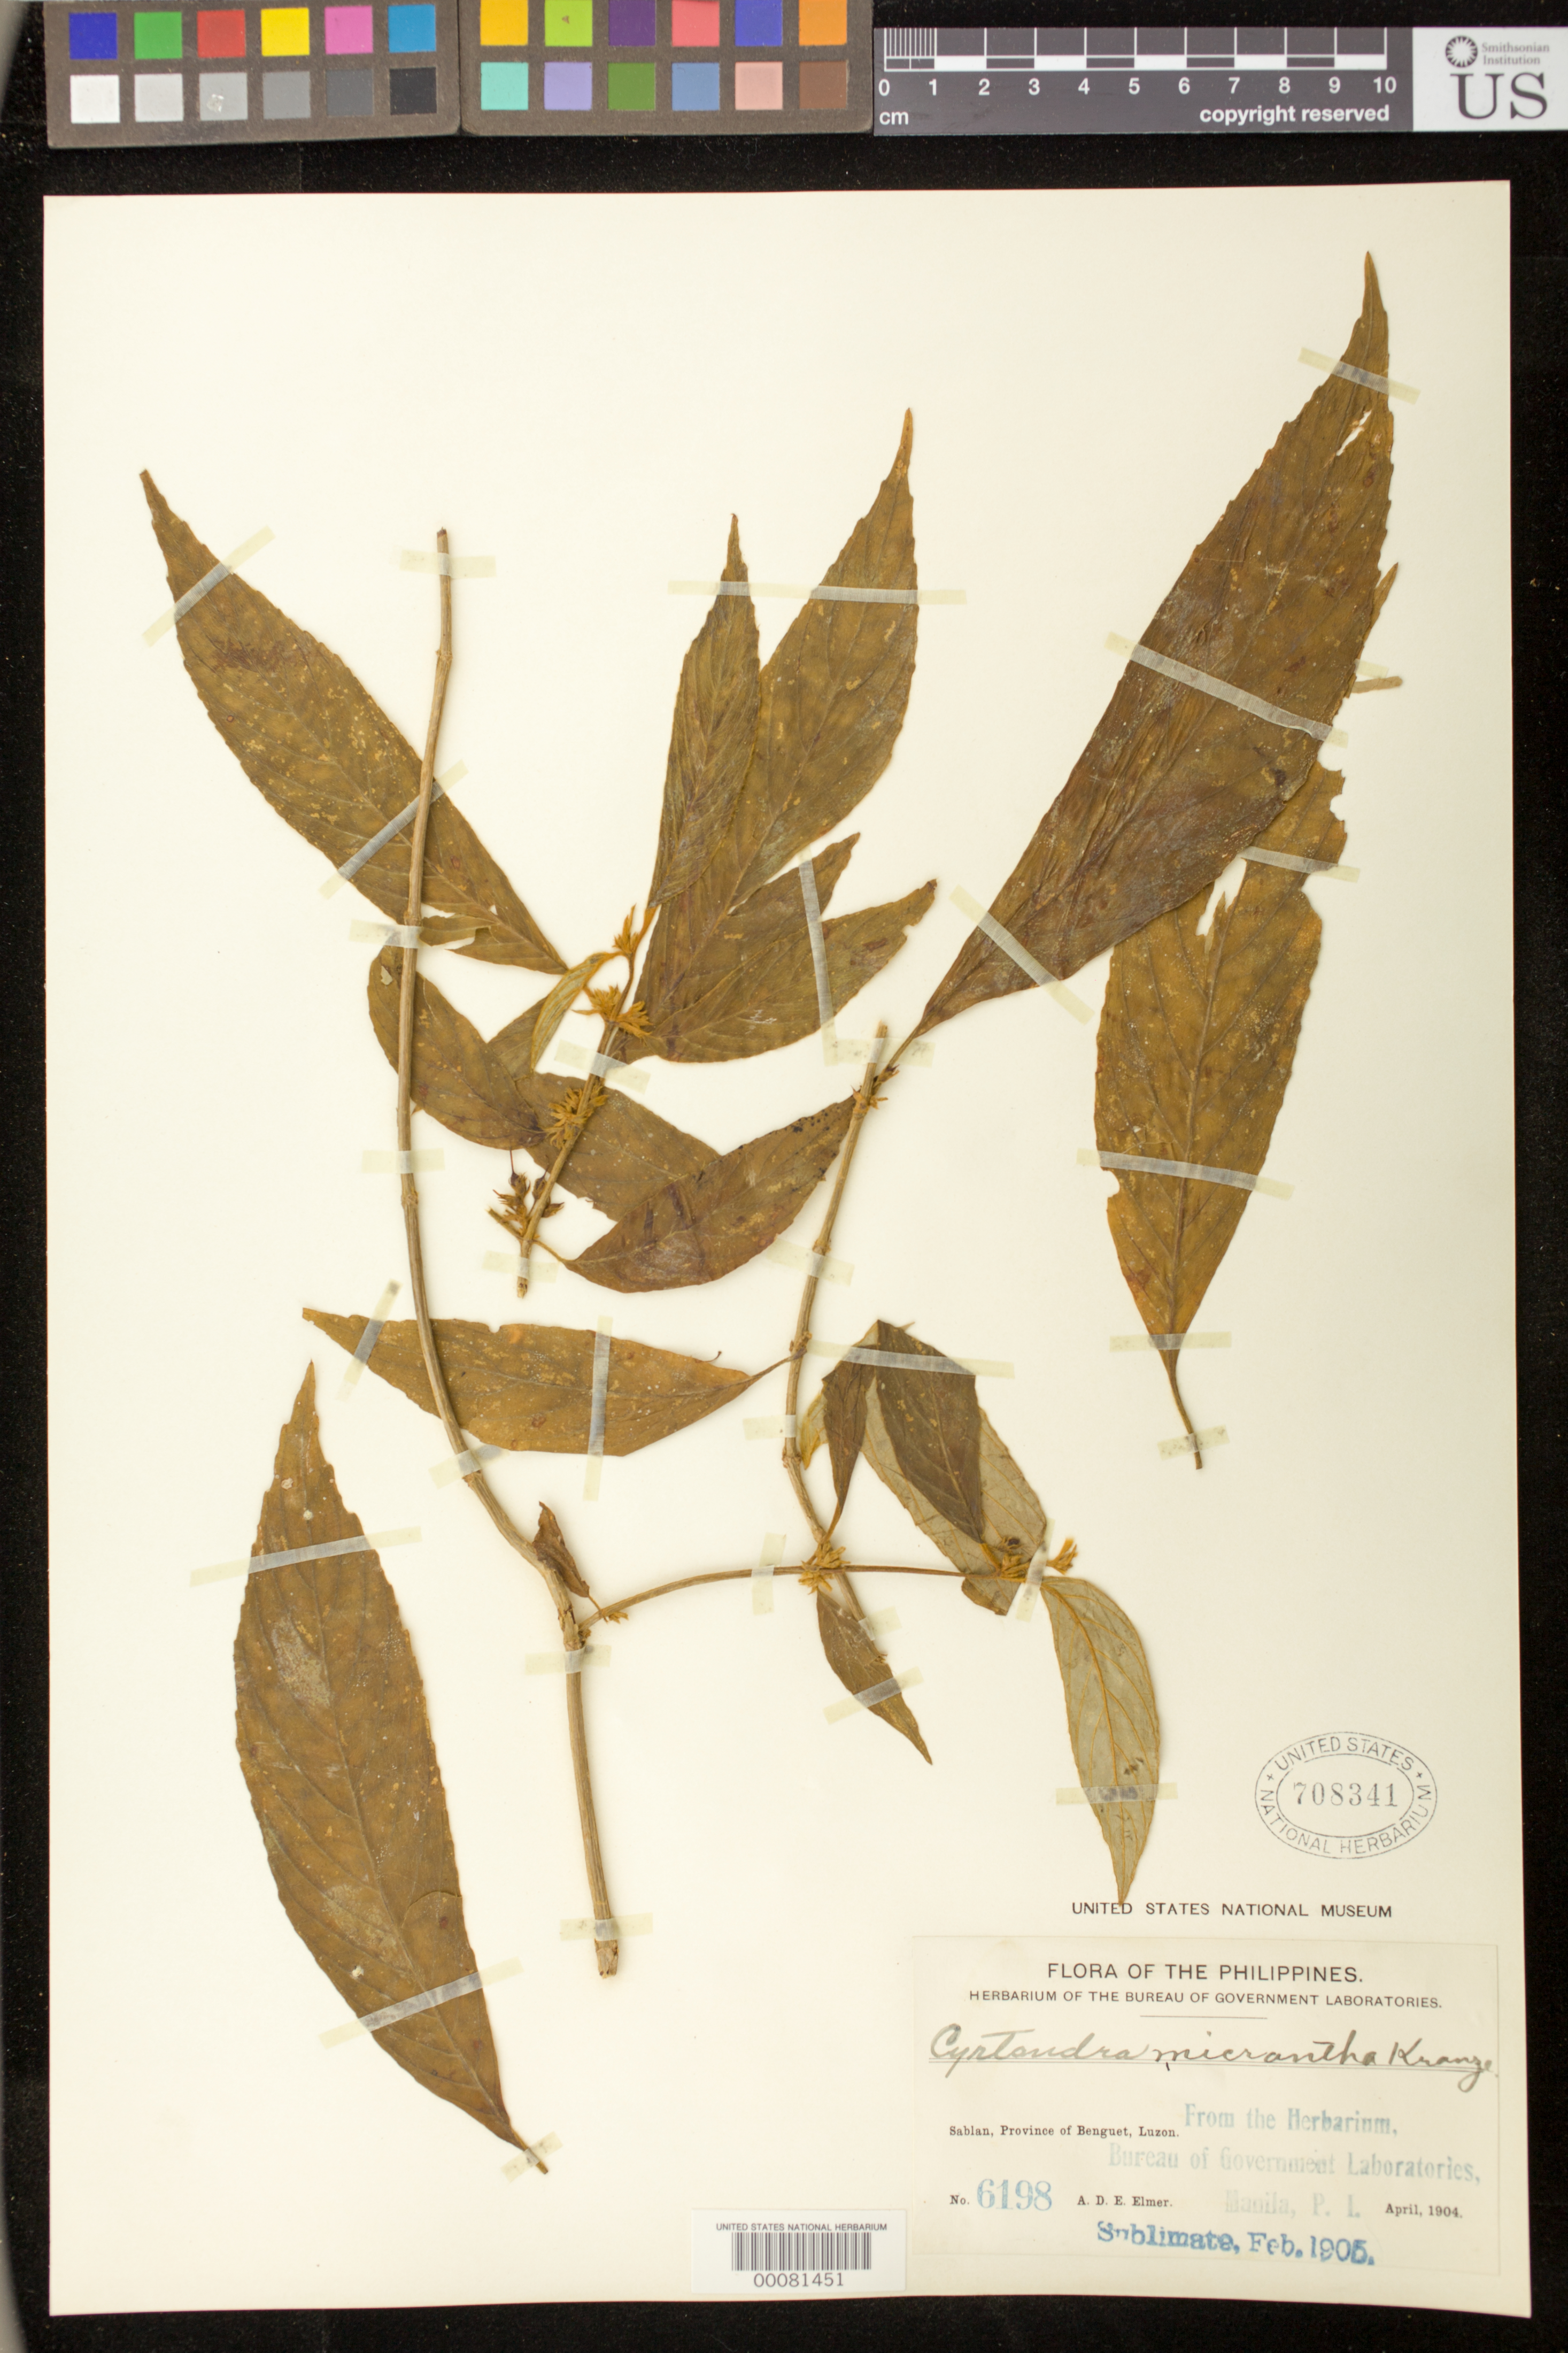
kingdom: Plantae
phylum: Tracheophyta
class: Magnoliopsida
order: Lamiales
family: Gesneriaceae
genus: Cyrtandra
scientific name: Cyrtandra micrantha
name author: Kraenzl.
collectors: A. D. E. Elmer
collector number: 6198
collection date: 1904-04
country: Philippines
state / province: Cordillera (Administrative Region)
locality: Sablan, Province of Benguet, Luzon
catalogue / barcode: US 708341